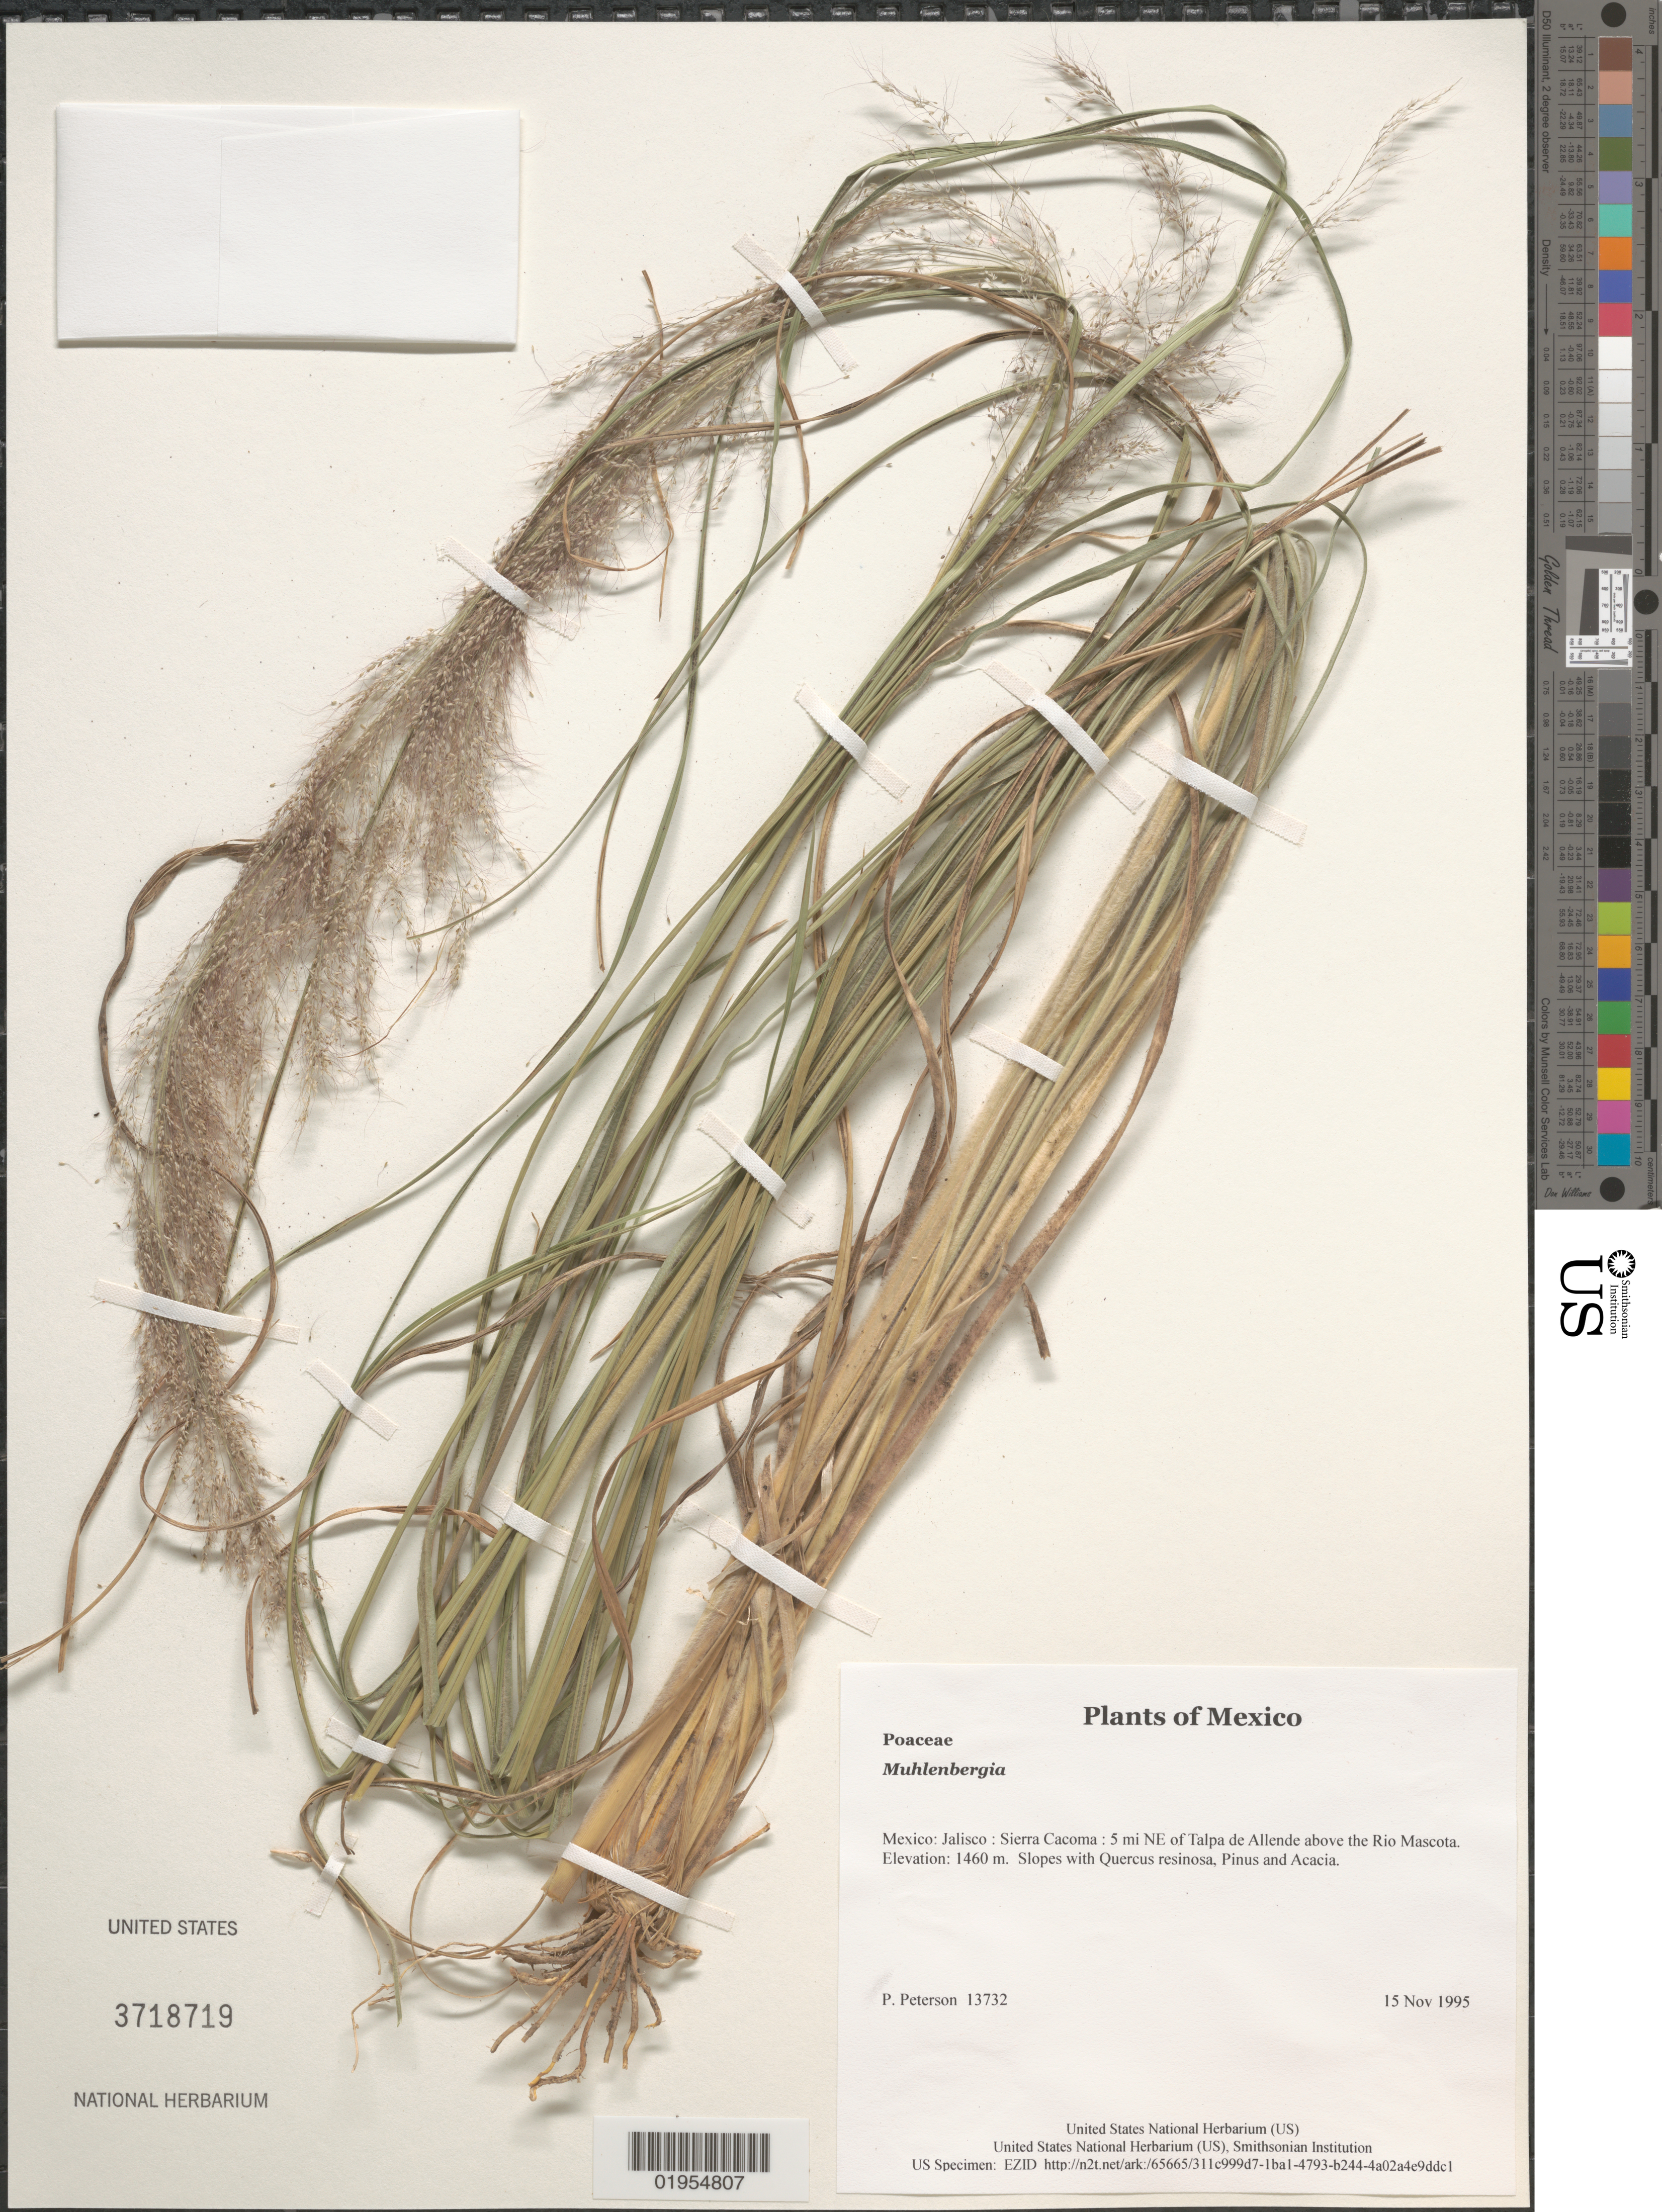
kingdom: Plantae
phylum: Tracheophyta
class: Liliopsida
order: Poales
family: Poaceae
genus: Muhlenbergia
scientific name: Muhlenbergia sp.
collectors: P. M. Peterson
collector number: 13732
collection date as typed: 15 Nov 1995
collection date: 1995-11-15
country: Mexico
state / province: Jalisco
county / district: Sierra Cacoma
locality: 5 mi NE of Talpa de Allende above the Rio Mascota.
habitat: Slopes with Quercus resinosa, Pinus and Acacia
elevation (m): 1460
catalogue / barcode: US 3718719